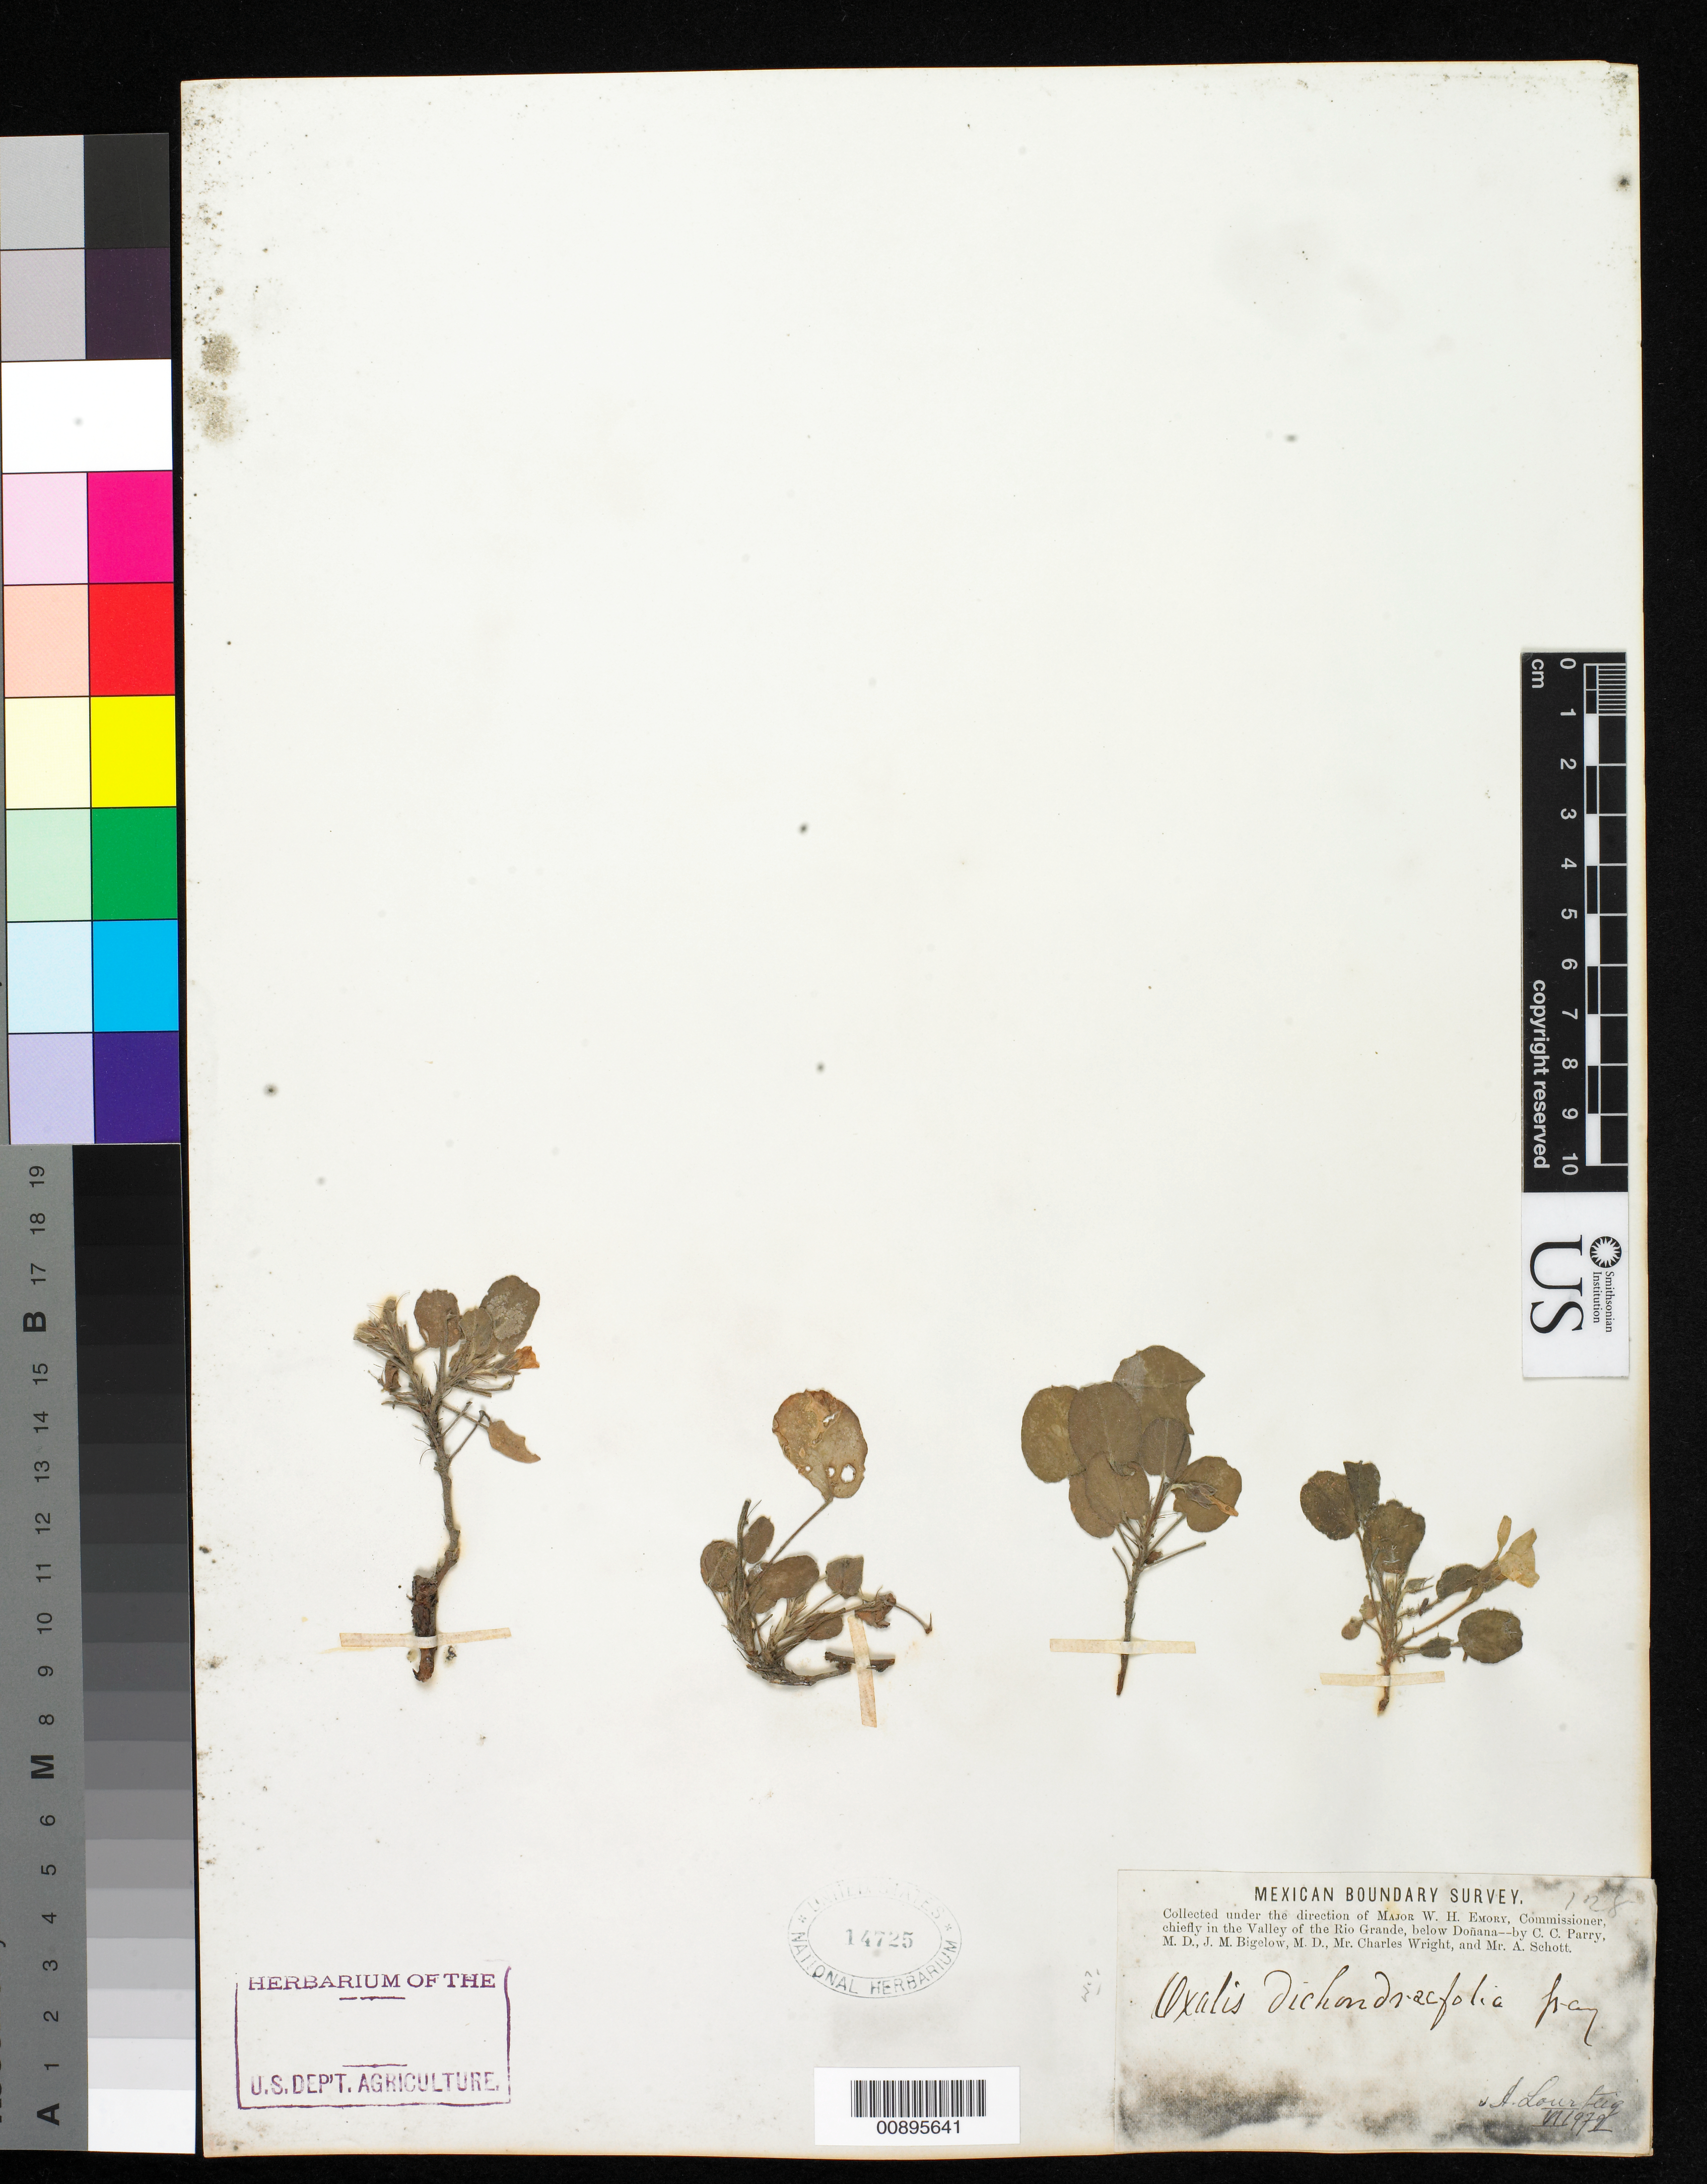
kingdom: Plantae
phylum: Tracheophyta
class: Magnoliopsida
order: Oxalidales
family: Oxalidaceae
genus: Oxalis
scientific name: Oxalis dichondraefolia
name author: A. Gray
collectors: C. C. Parry, J. M. Bigelow, C. Wright & A. C. V. Schott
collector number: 128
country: United States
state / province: New Mexico / Texas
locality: Valley of the Rio Grande, below Doñana.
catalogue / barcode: US 14725